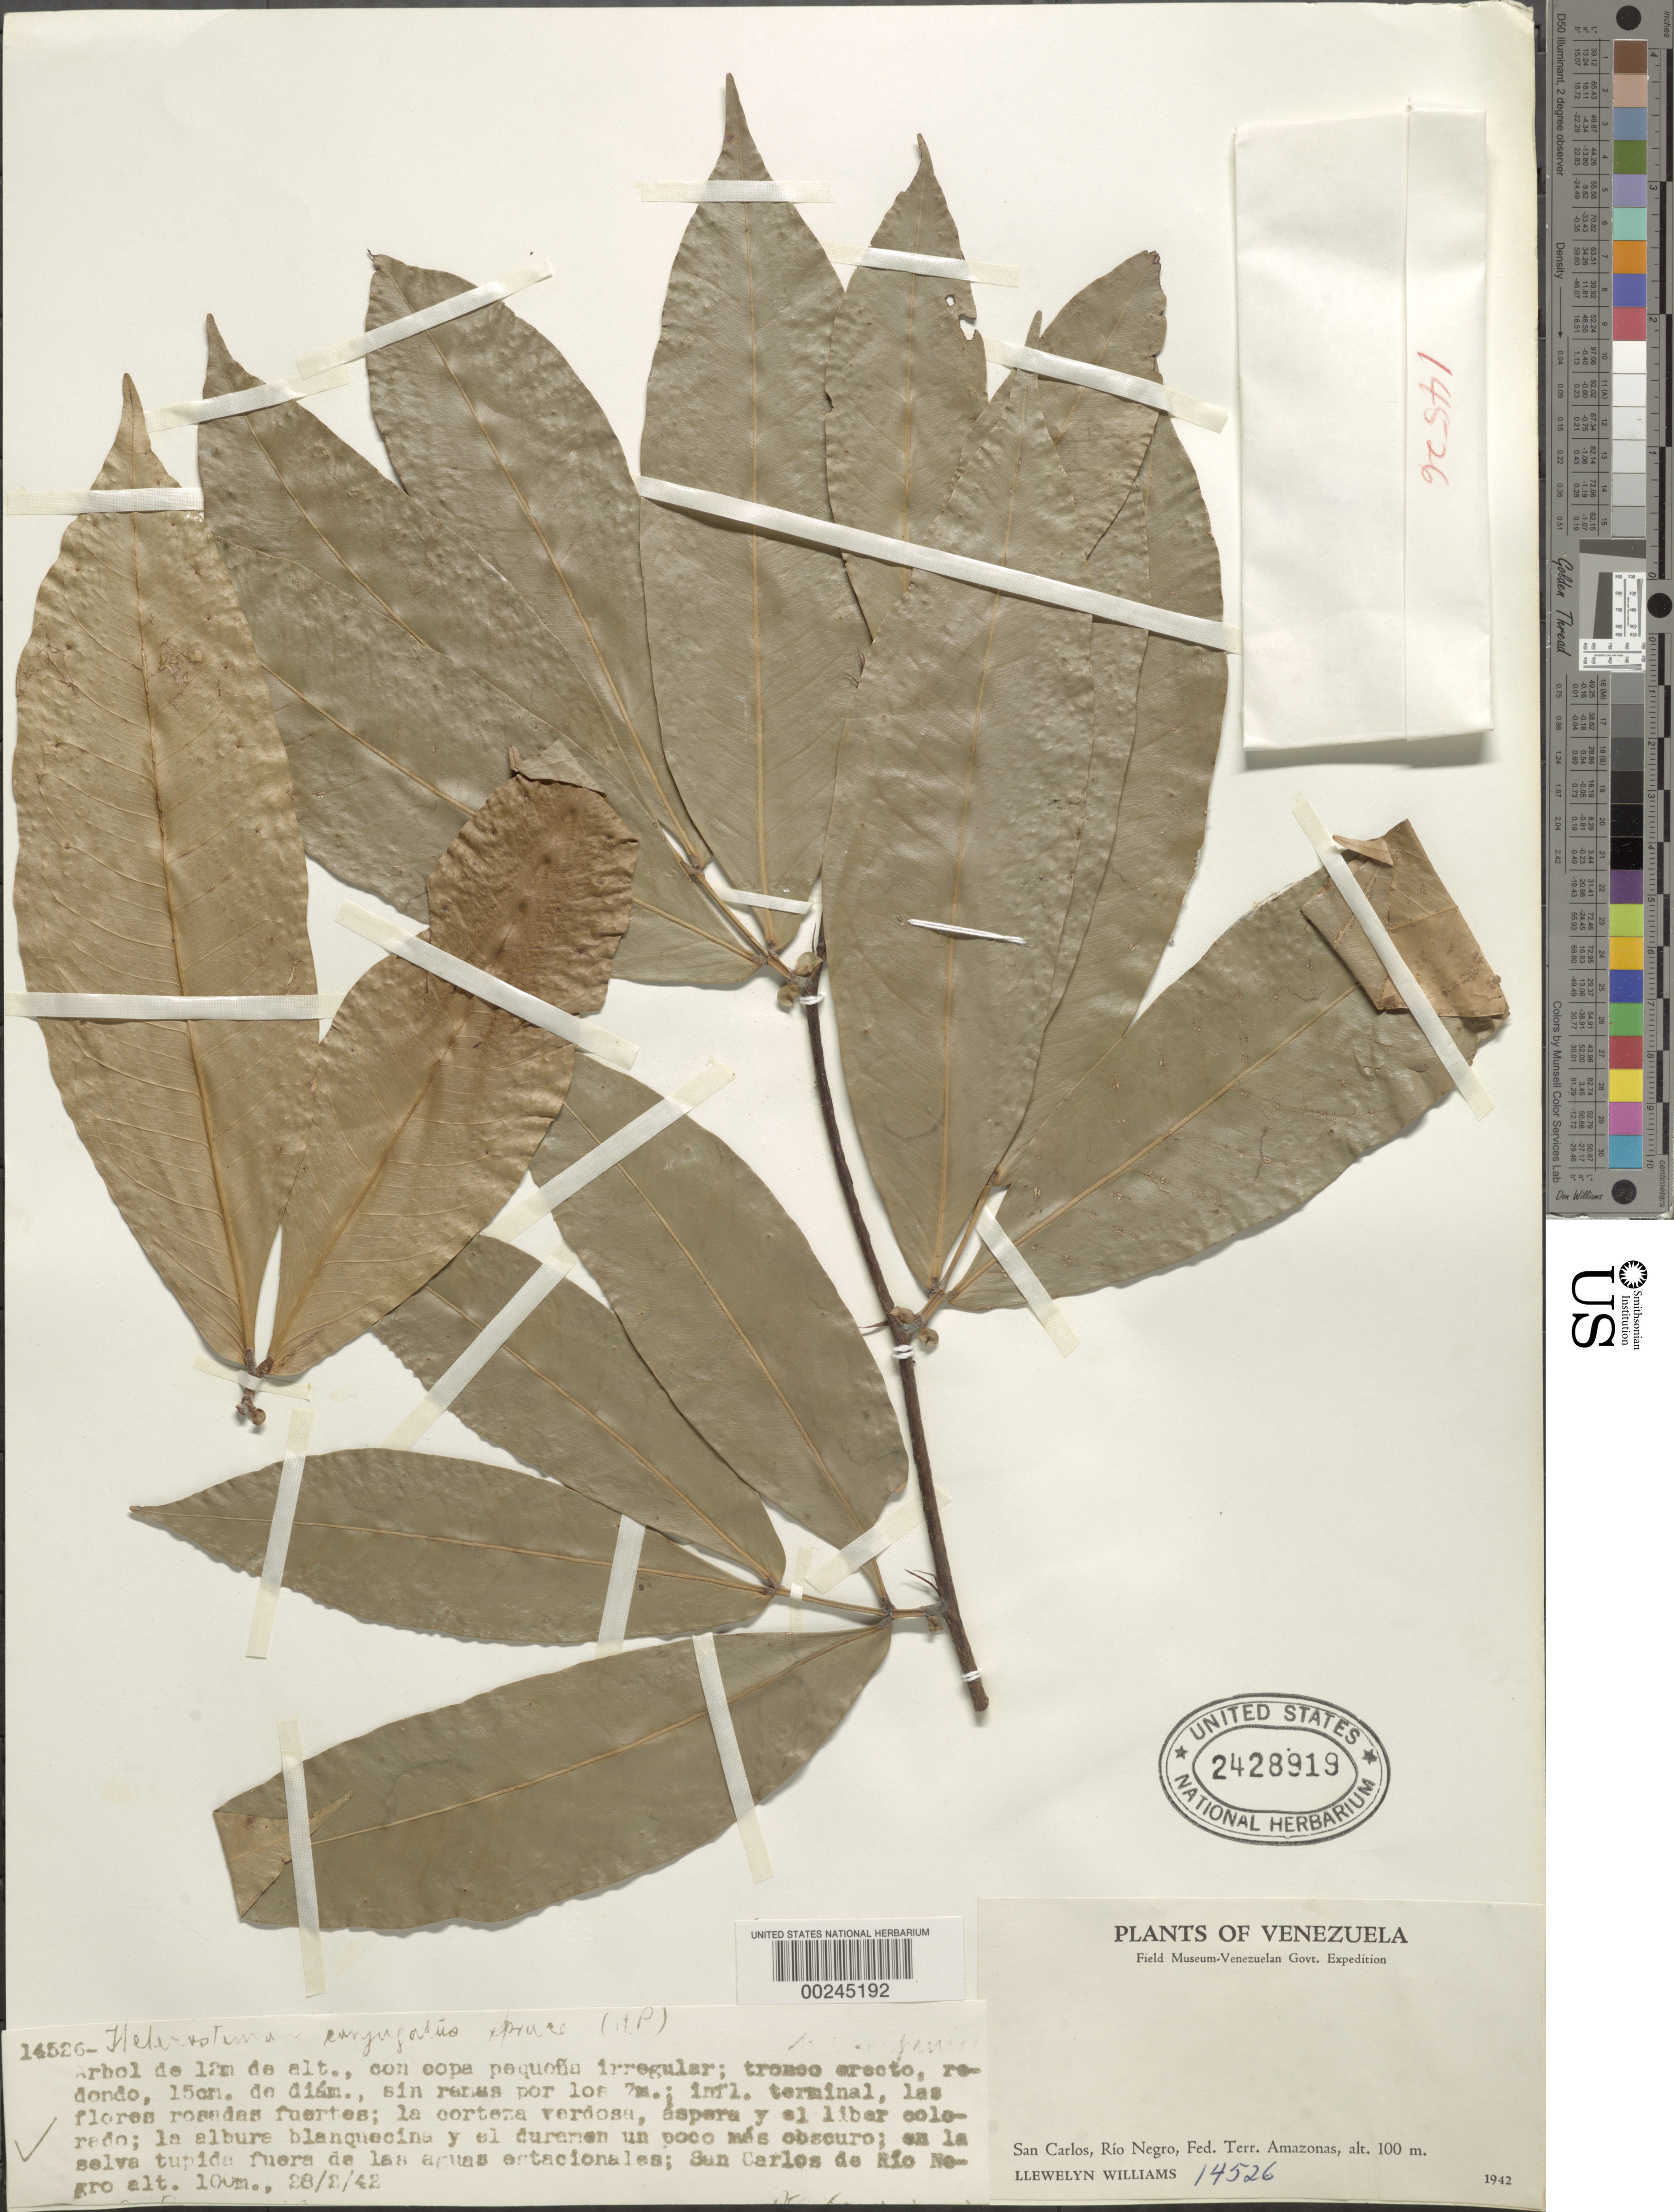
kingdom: Plantae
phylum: Tracheophyta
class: Magnoliopsida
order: Fabales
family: Fabaceae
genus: Heterostemon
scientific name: Heterostemon conjugatus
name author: Spruce ex Benth.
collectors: Ll. Williams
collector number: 14526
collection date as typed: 28 Feb 1942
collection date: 1942-02-28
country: Venezuela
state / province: Amazonas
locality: San carlos de rio negro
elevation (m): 100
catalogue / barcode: US 2428919